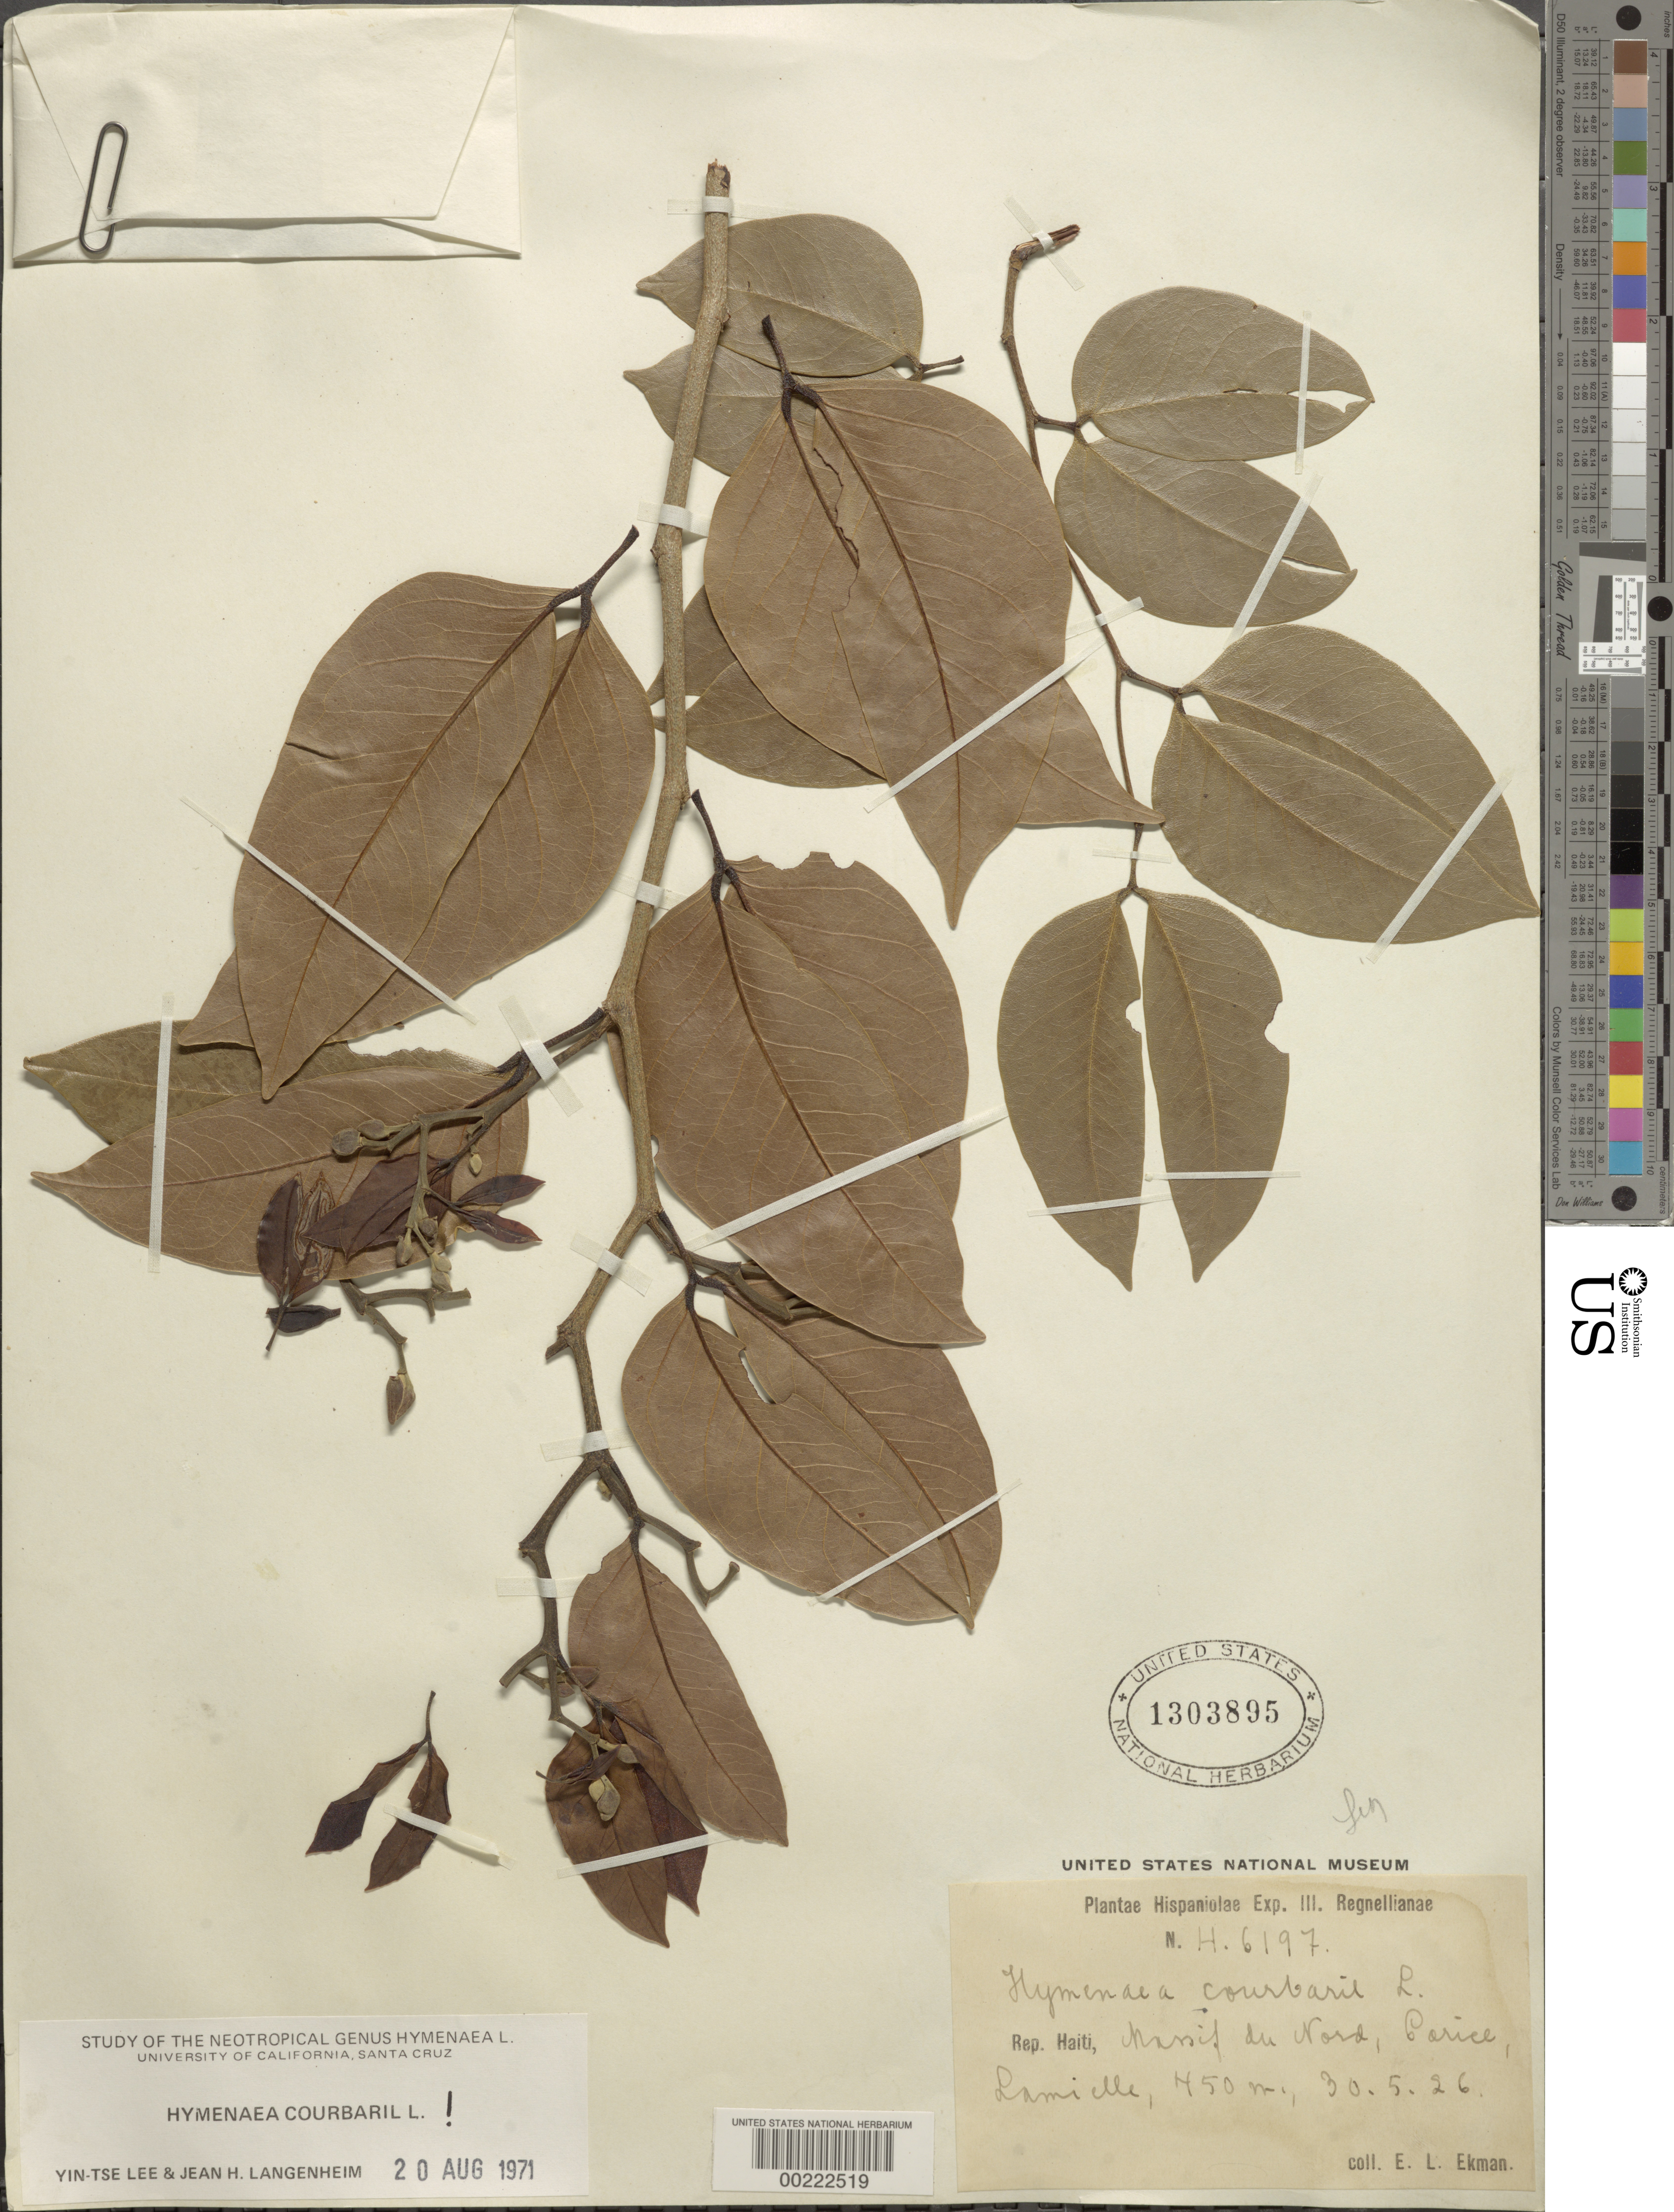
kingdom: Plantae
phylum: Tracheophyta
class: Magnoliopsida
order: Fabales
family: Fabaceae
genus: Hymenaea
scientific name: Hymenaea courbaril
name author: L.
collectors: E. L. Ekman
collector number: N.h. 6197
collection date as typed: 30 May 1926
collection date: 1926-05-30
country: Haiti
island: Hispaniola Island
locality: Massif du nord, parice, lamielle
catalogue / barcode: US 1303895